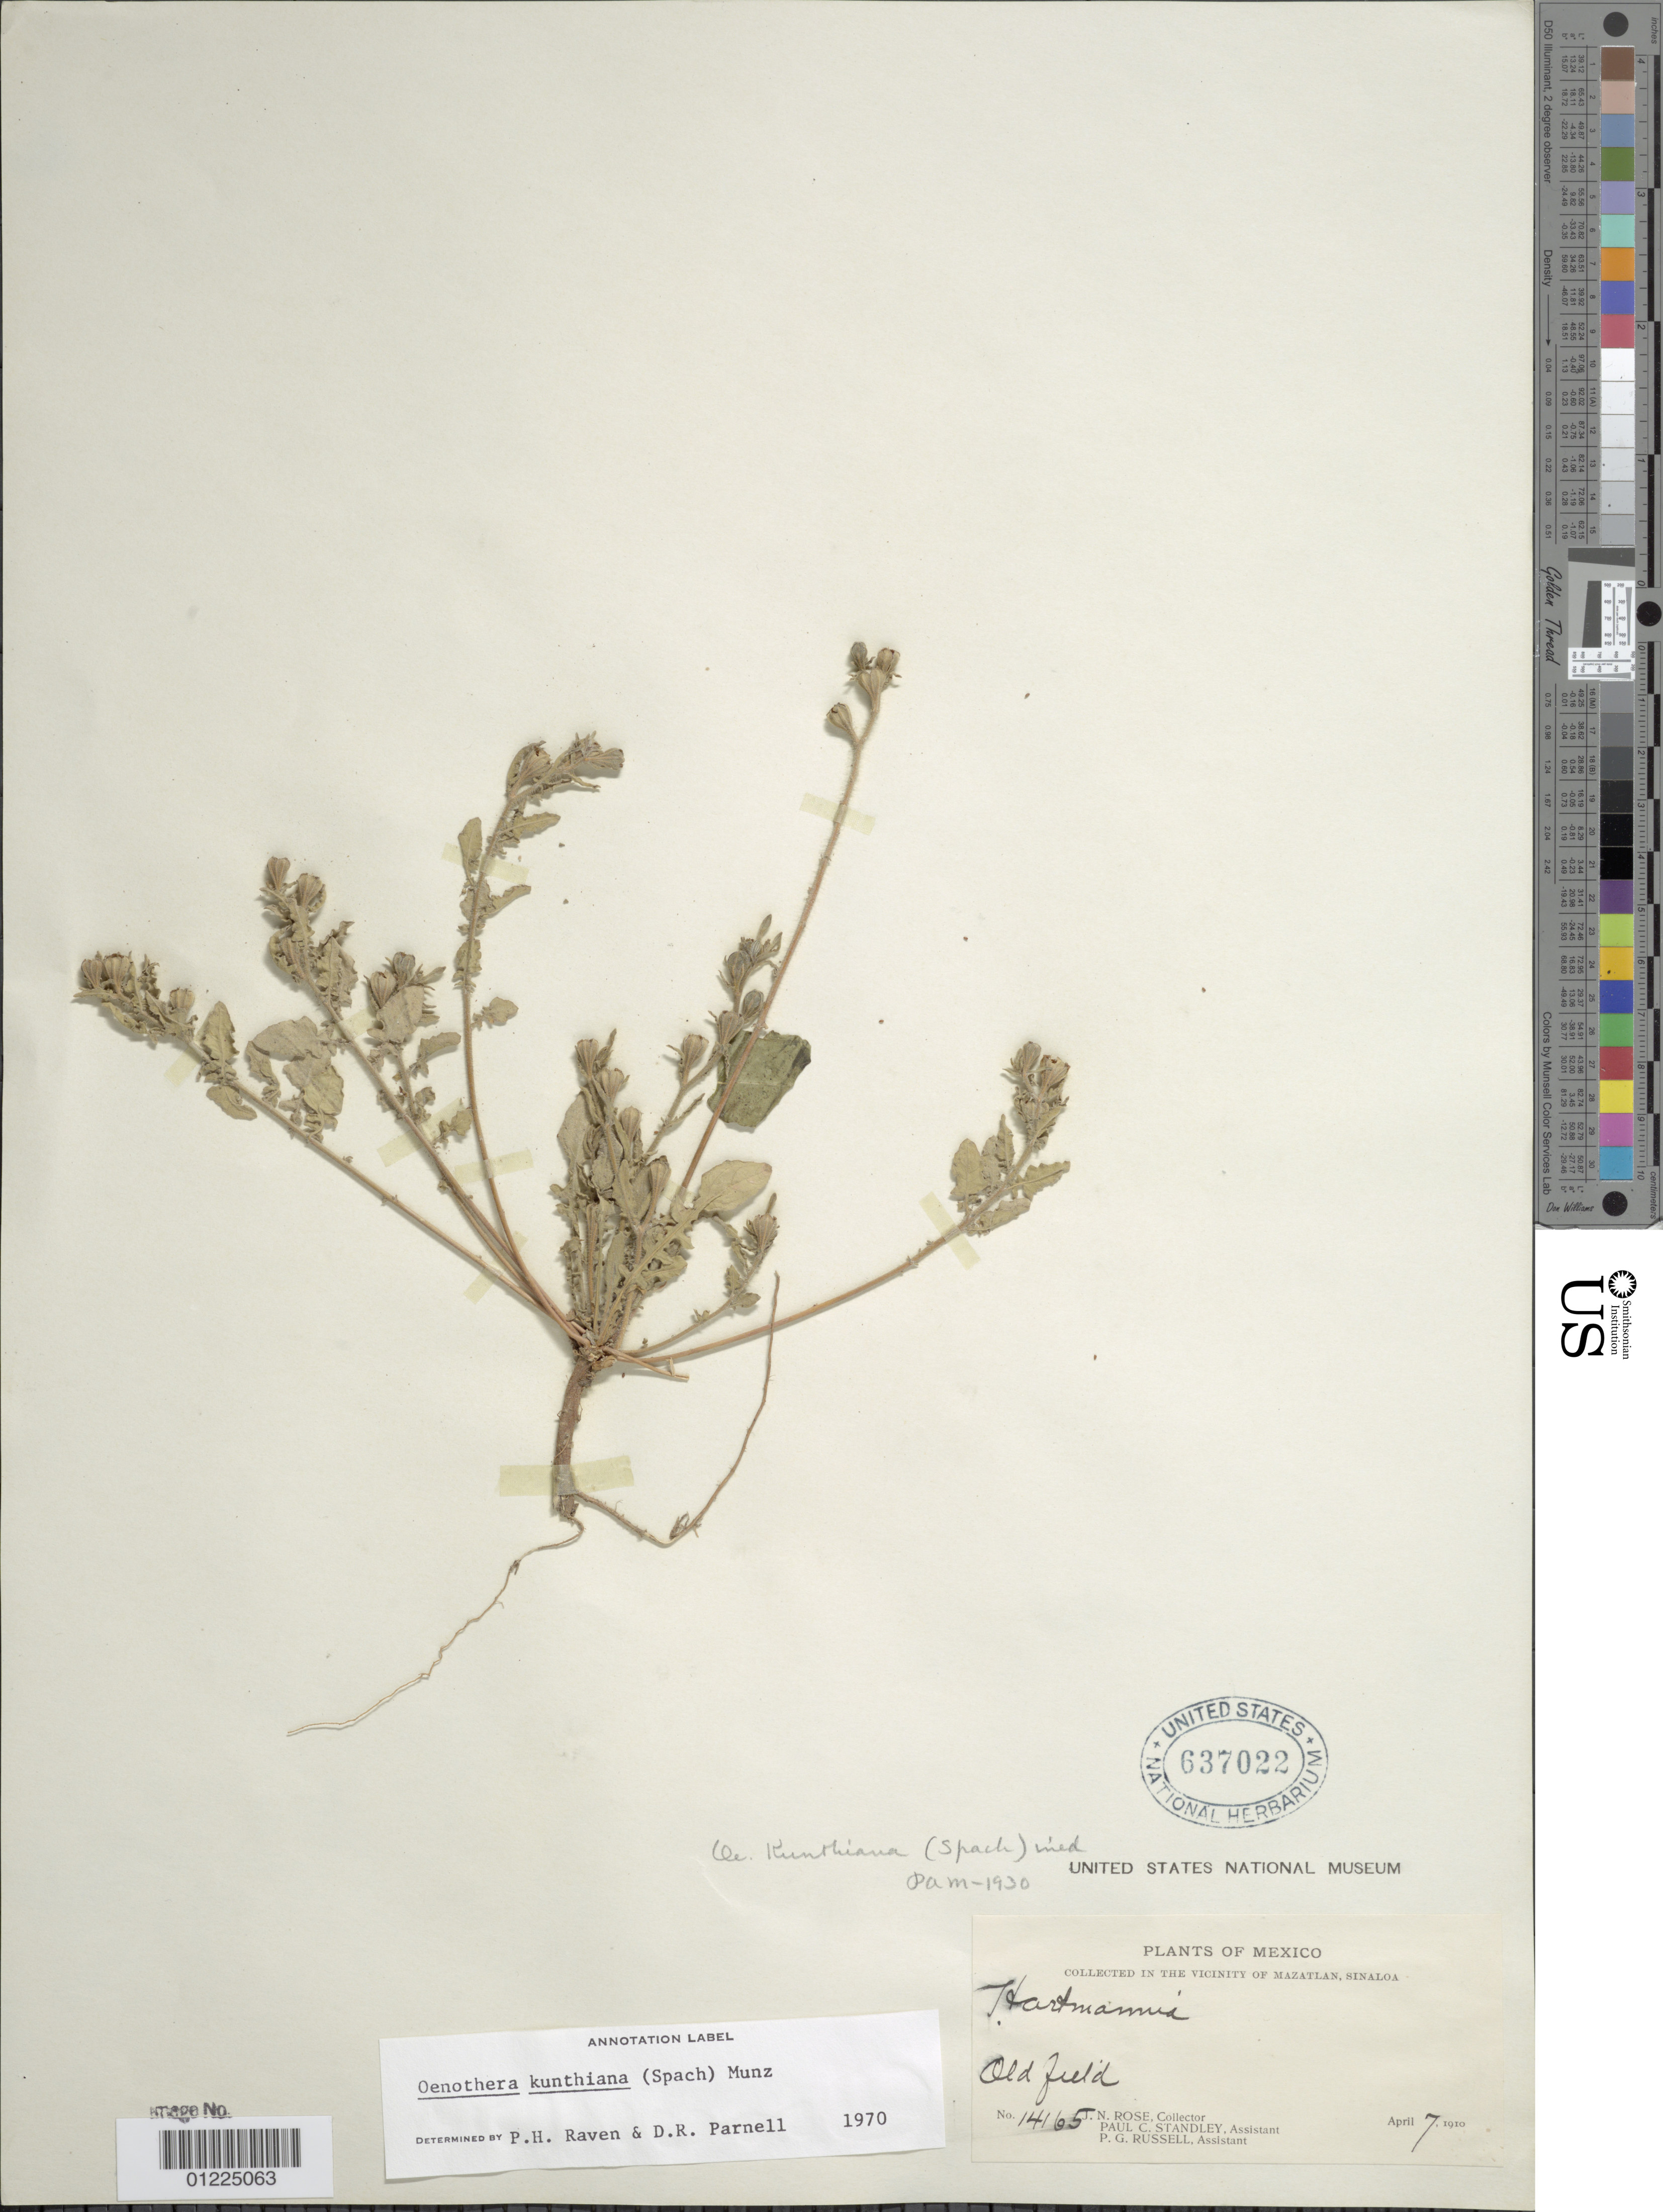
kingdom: Plantae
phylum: Tracheophyta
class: Magnoliopsida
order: Myrtales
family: Onagraceae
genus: Oenothera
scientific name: Oenothera kunthiana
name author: (Spach) Munz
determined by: Raven, P. H.; Parnell, D. R.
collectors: J. N. Rose, P. C. Standley & P. G. Russell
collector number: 14165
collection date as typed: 07 Apr 1910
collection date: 1910-04-07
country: Mexico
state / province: Sinaloa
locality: Observatory Hill. Vicinity of Mazatlan, Sinaloa.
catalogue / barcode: US 637022